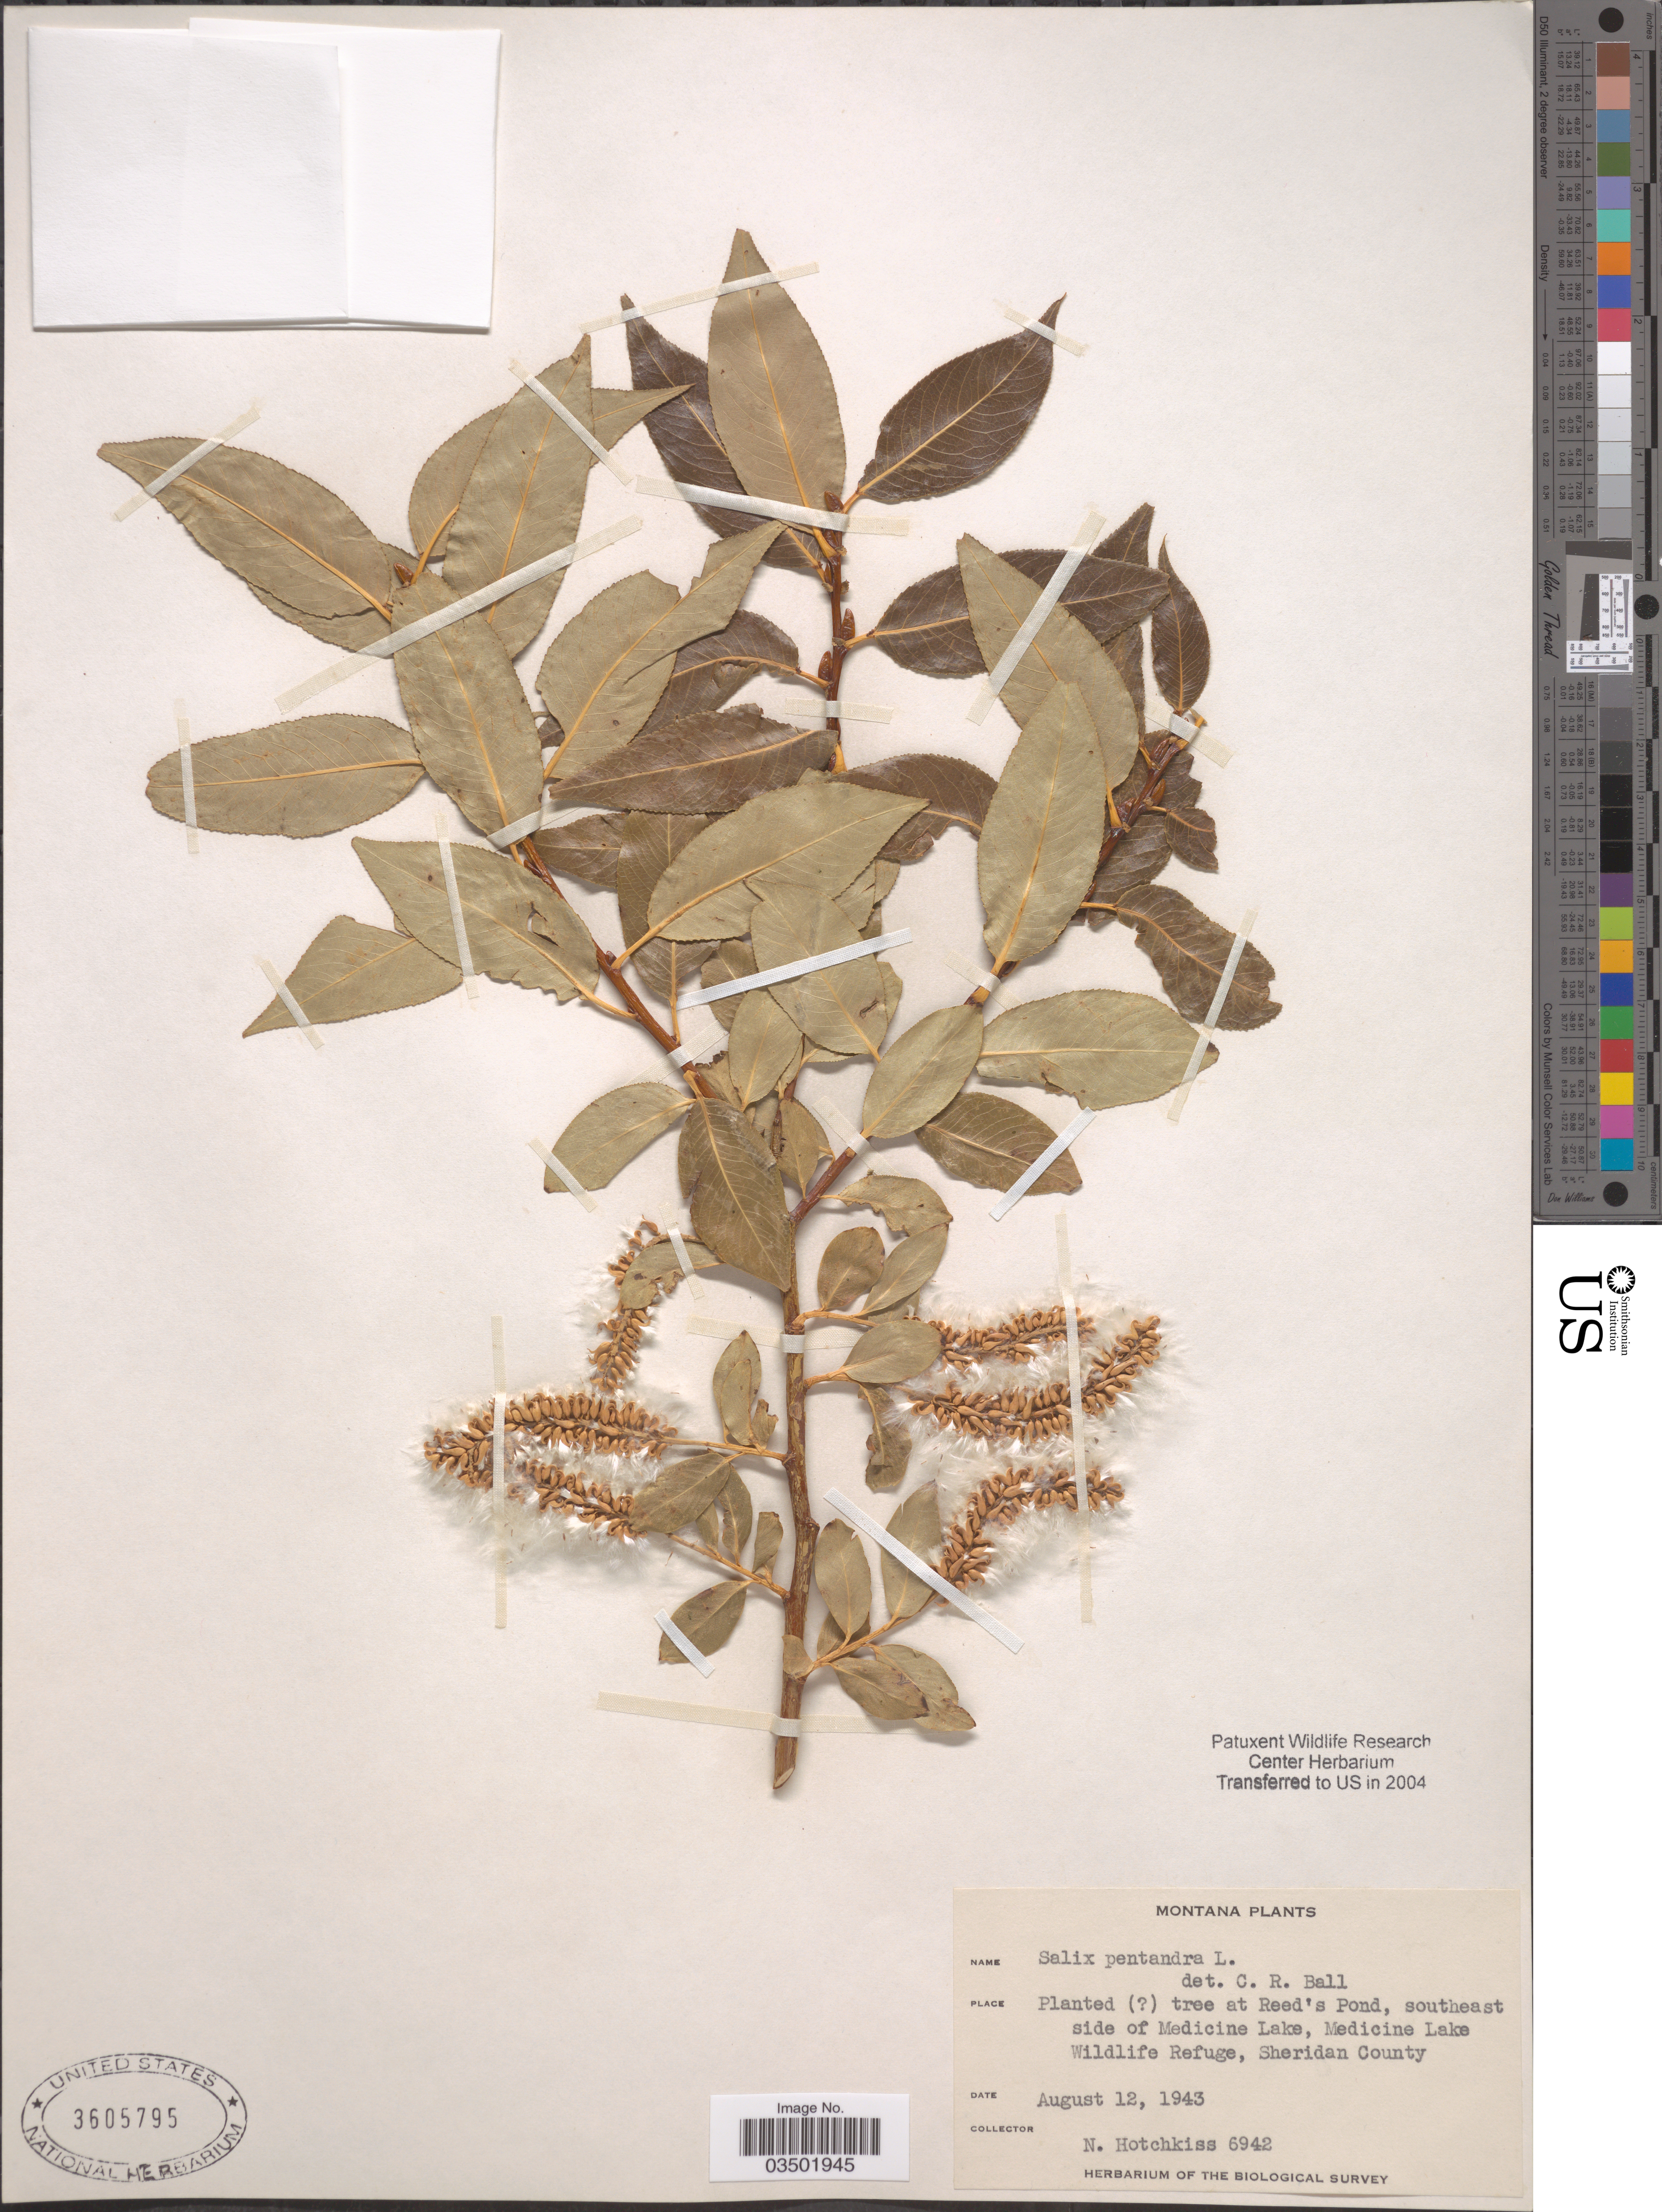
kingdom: Plantae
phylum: Tracheophyta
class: Magnoliopsida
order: Malpighiales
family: Salicaceae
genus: Salix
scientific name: Salix pentandra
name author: L.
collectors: N. Hotchkiss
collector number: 6942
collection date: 1943-08-12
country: United States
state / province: Montana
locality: Planted ( [unsure placement]) tree at Reed's Pond, southeast side of Medicine Lake, Medicine Lake Wildlife Refuge, Sheridan County.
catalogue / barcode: US 3605795